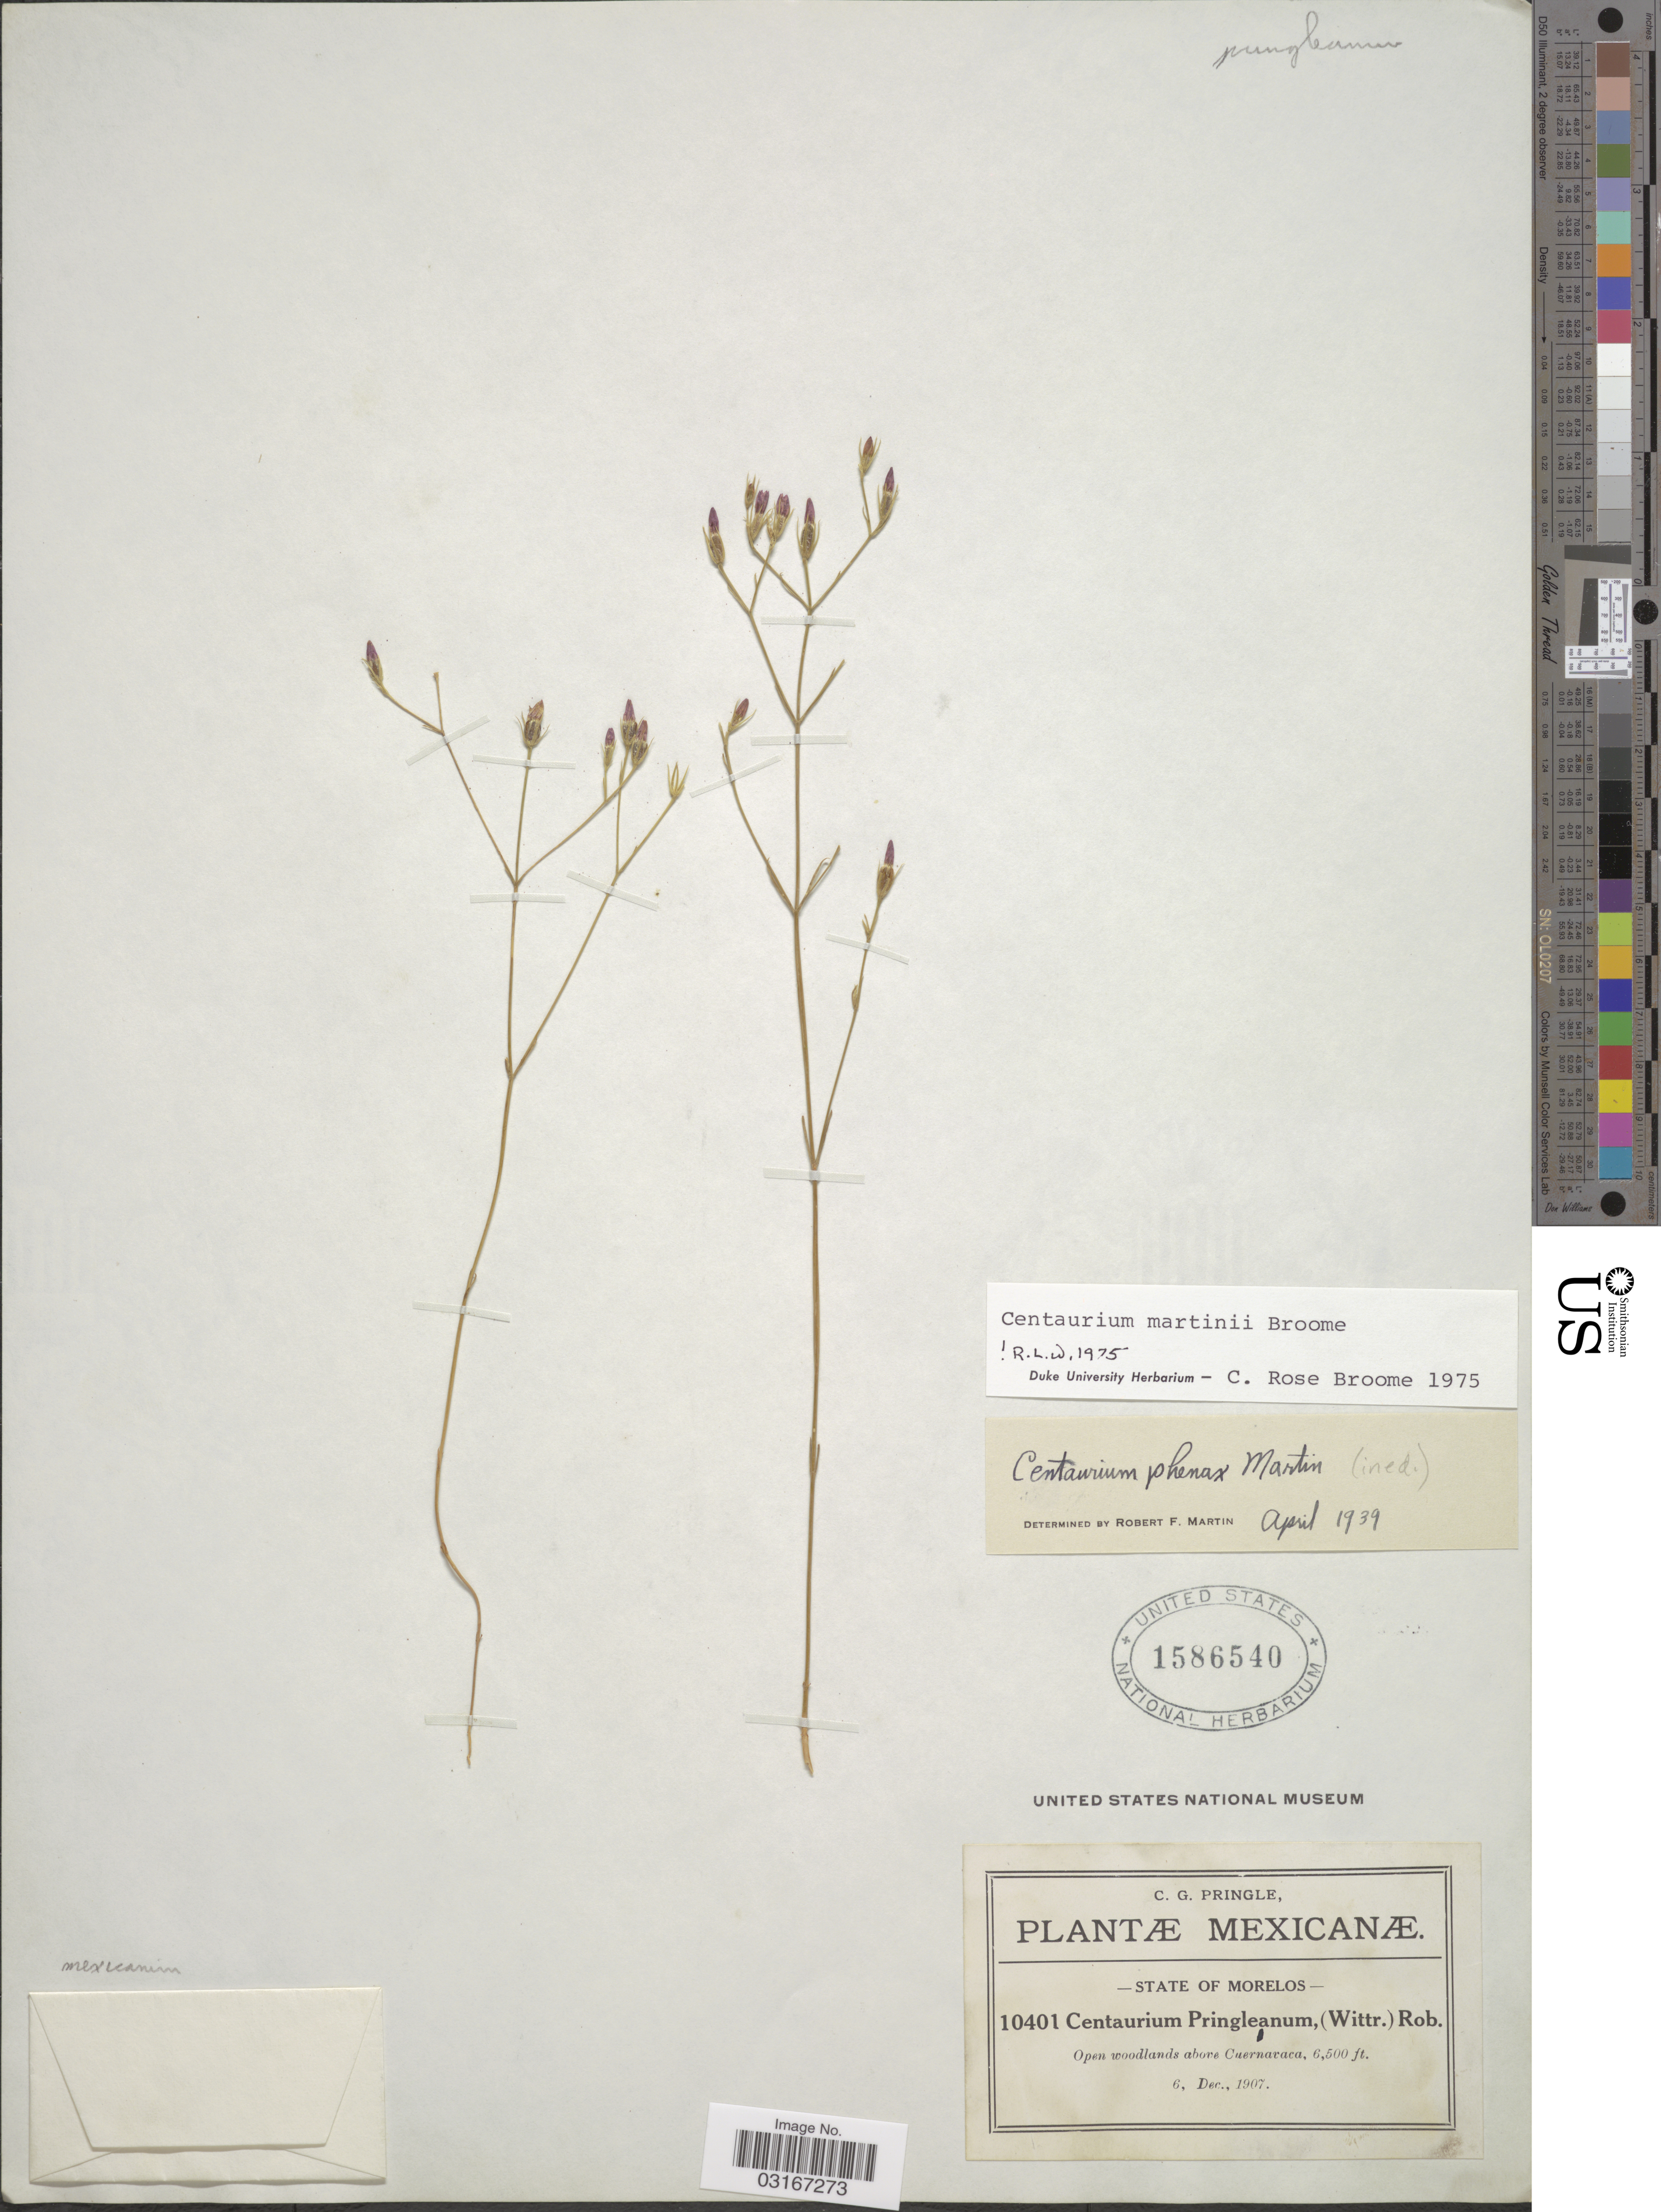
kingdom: Plantae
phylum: Tracheophyta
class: Magnoliopsida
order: Gentianales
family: Gentianaceae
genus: Centaurium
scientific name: Centaurium martinii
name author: C.R. Broome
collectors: C. G. Pringle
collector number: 10401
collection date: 1907-12-06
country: Mexico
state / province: Morelos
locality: Open woodlands above Cuernavaca.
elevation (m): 1981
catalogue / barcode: US 1586540